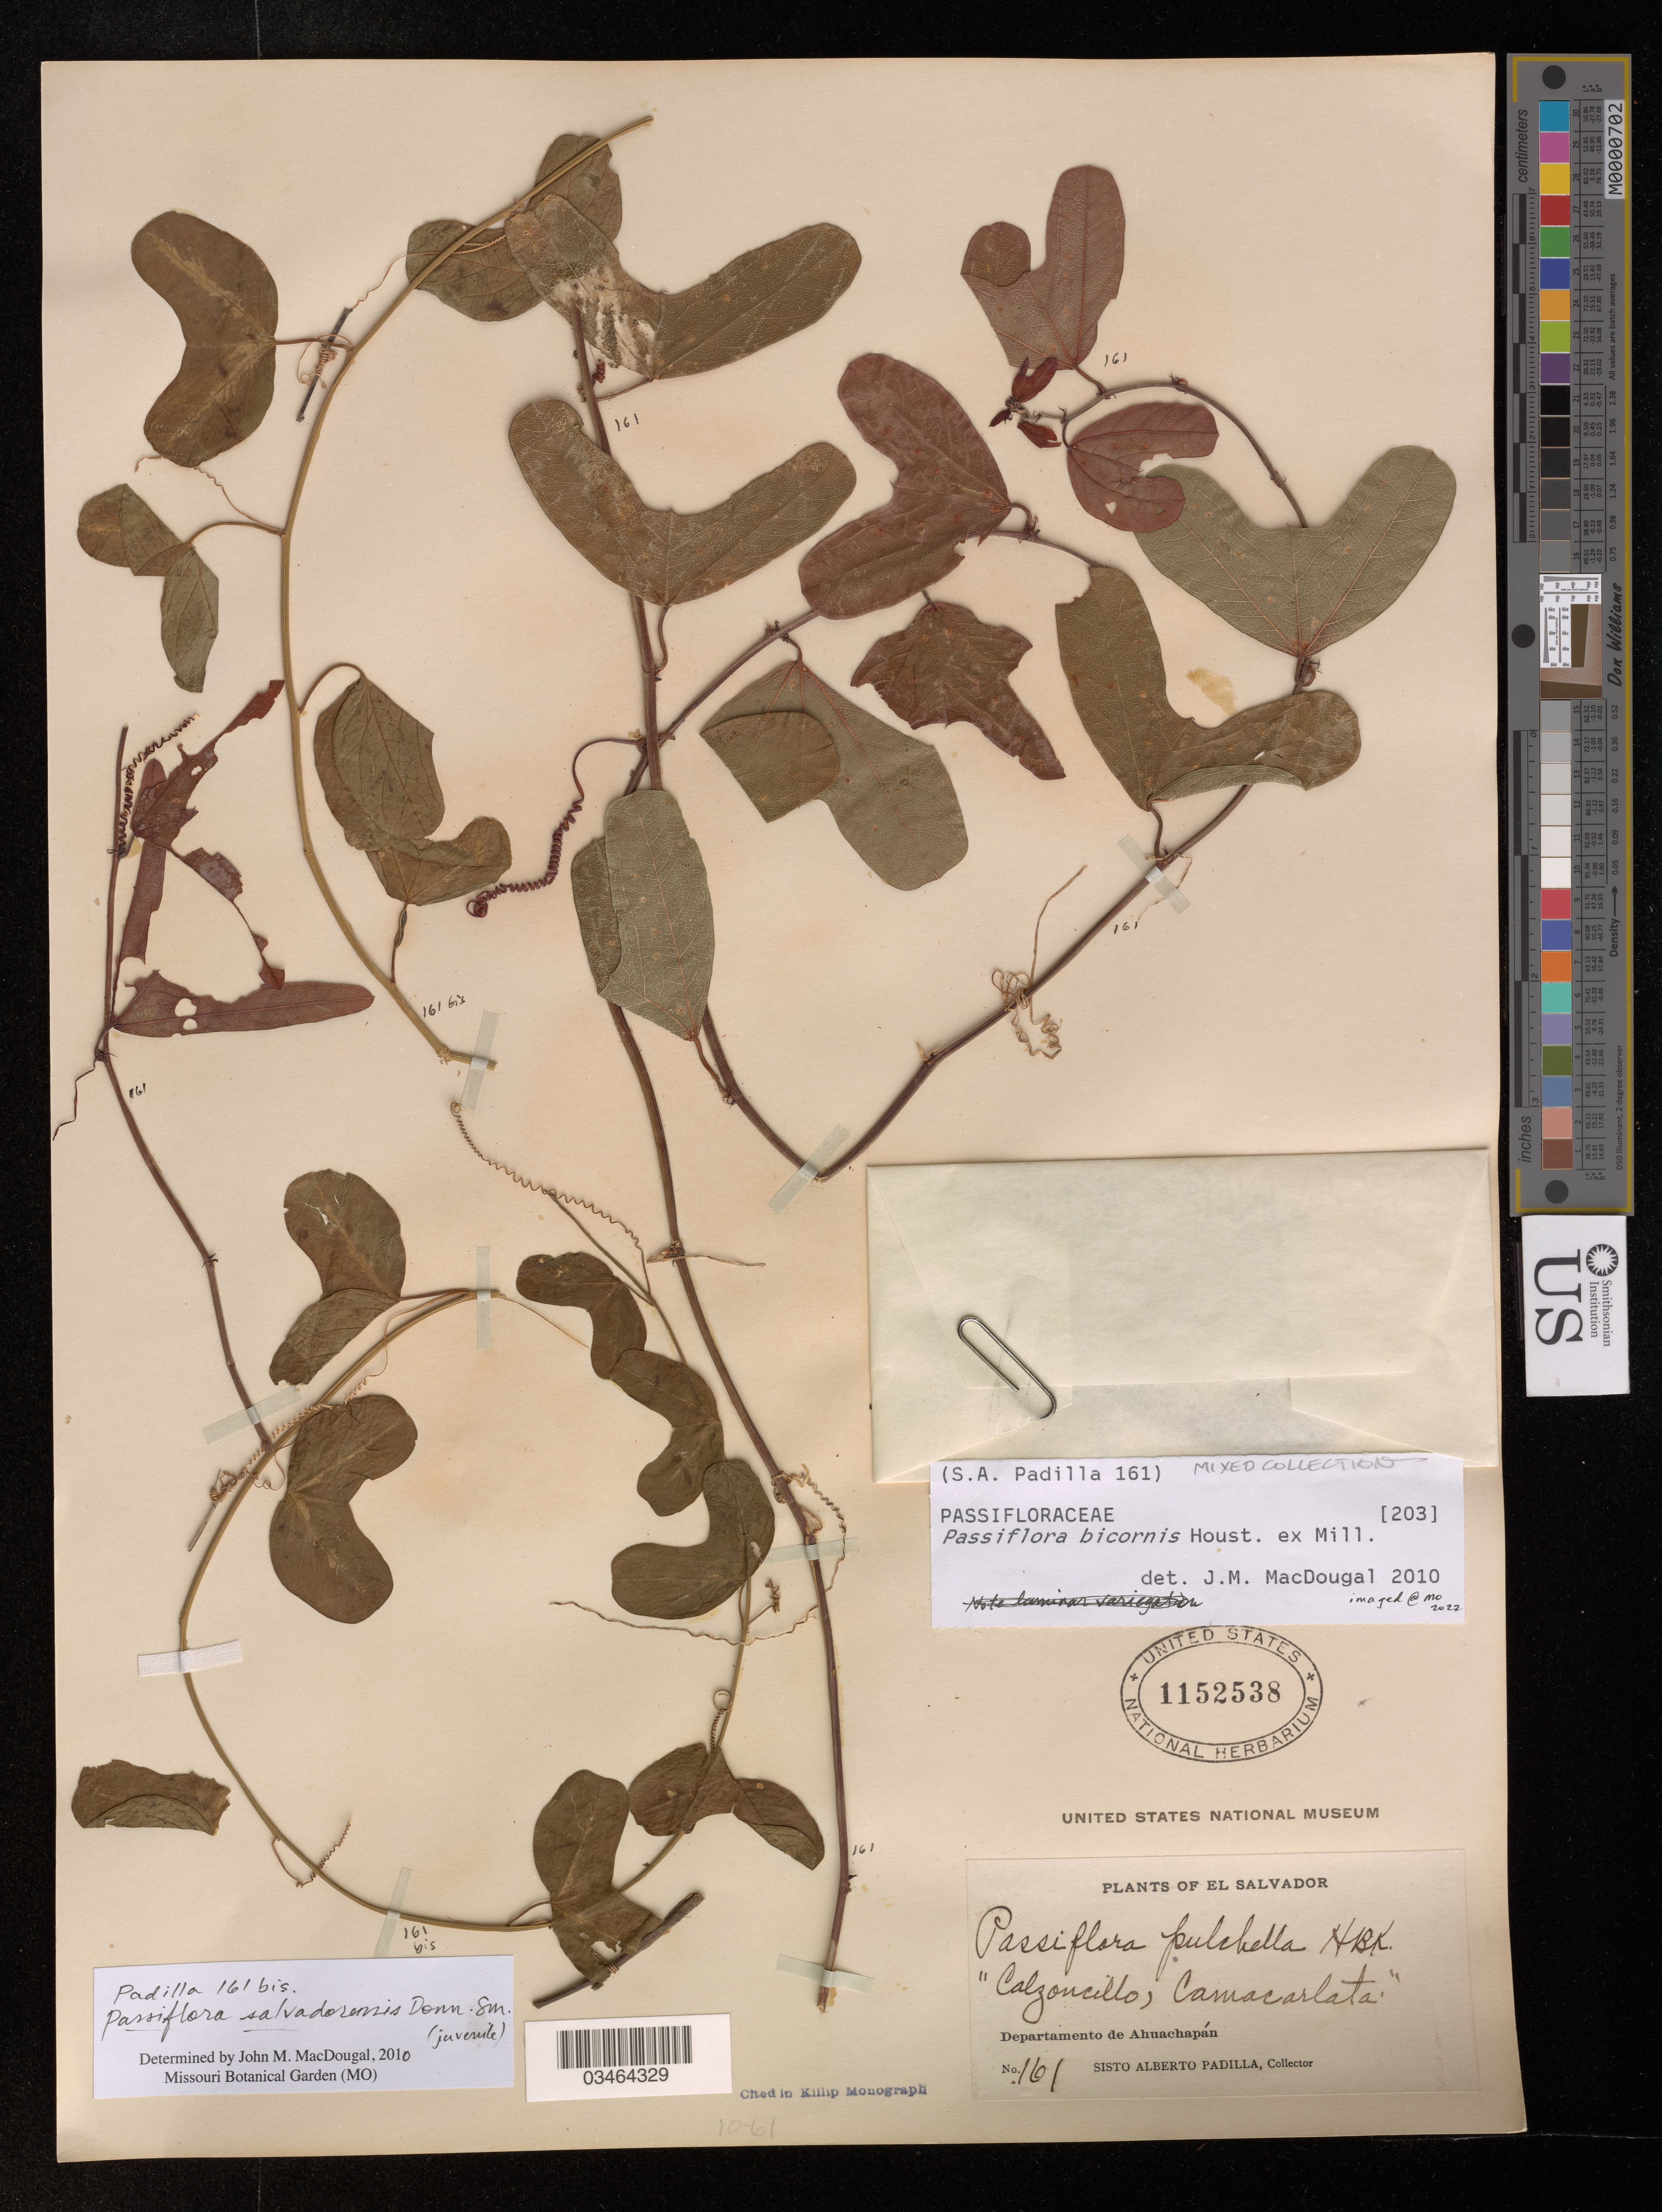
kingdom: Plantae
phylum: Tracheophyta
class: Magnoliopsida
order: Malpighiales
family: Passifloraceae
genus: Passiflora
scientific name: Passiflora bicornis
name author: Houst. ex Mill.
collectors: S. A. Padilla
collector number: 161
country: El Salvador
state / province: Ahuachapan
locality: Departamento de Ahuachapán.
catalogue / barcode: US 1152538